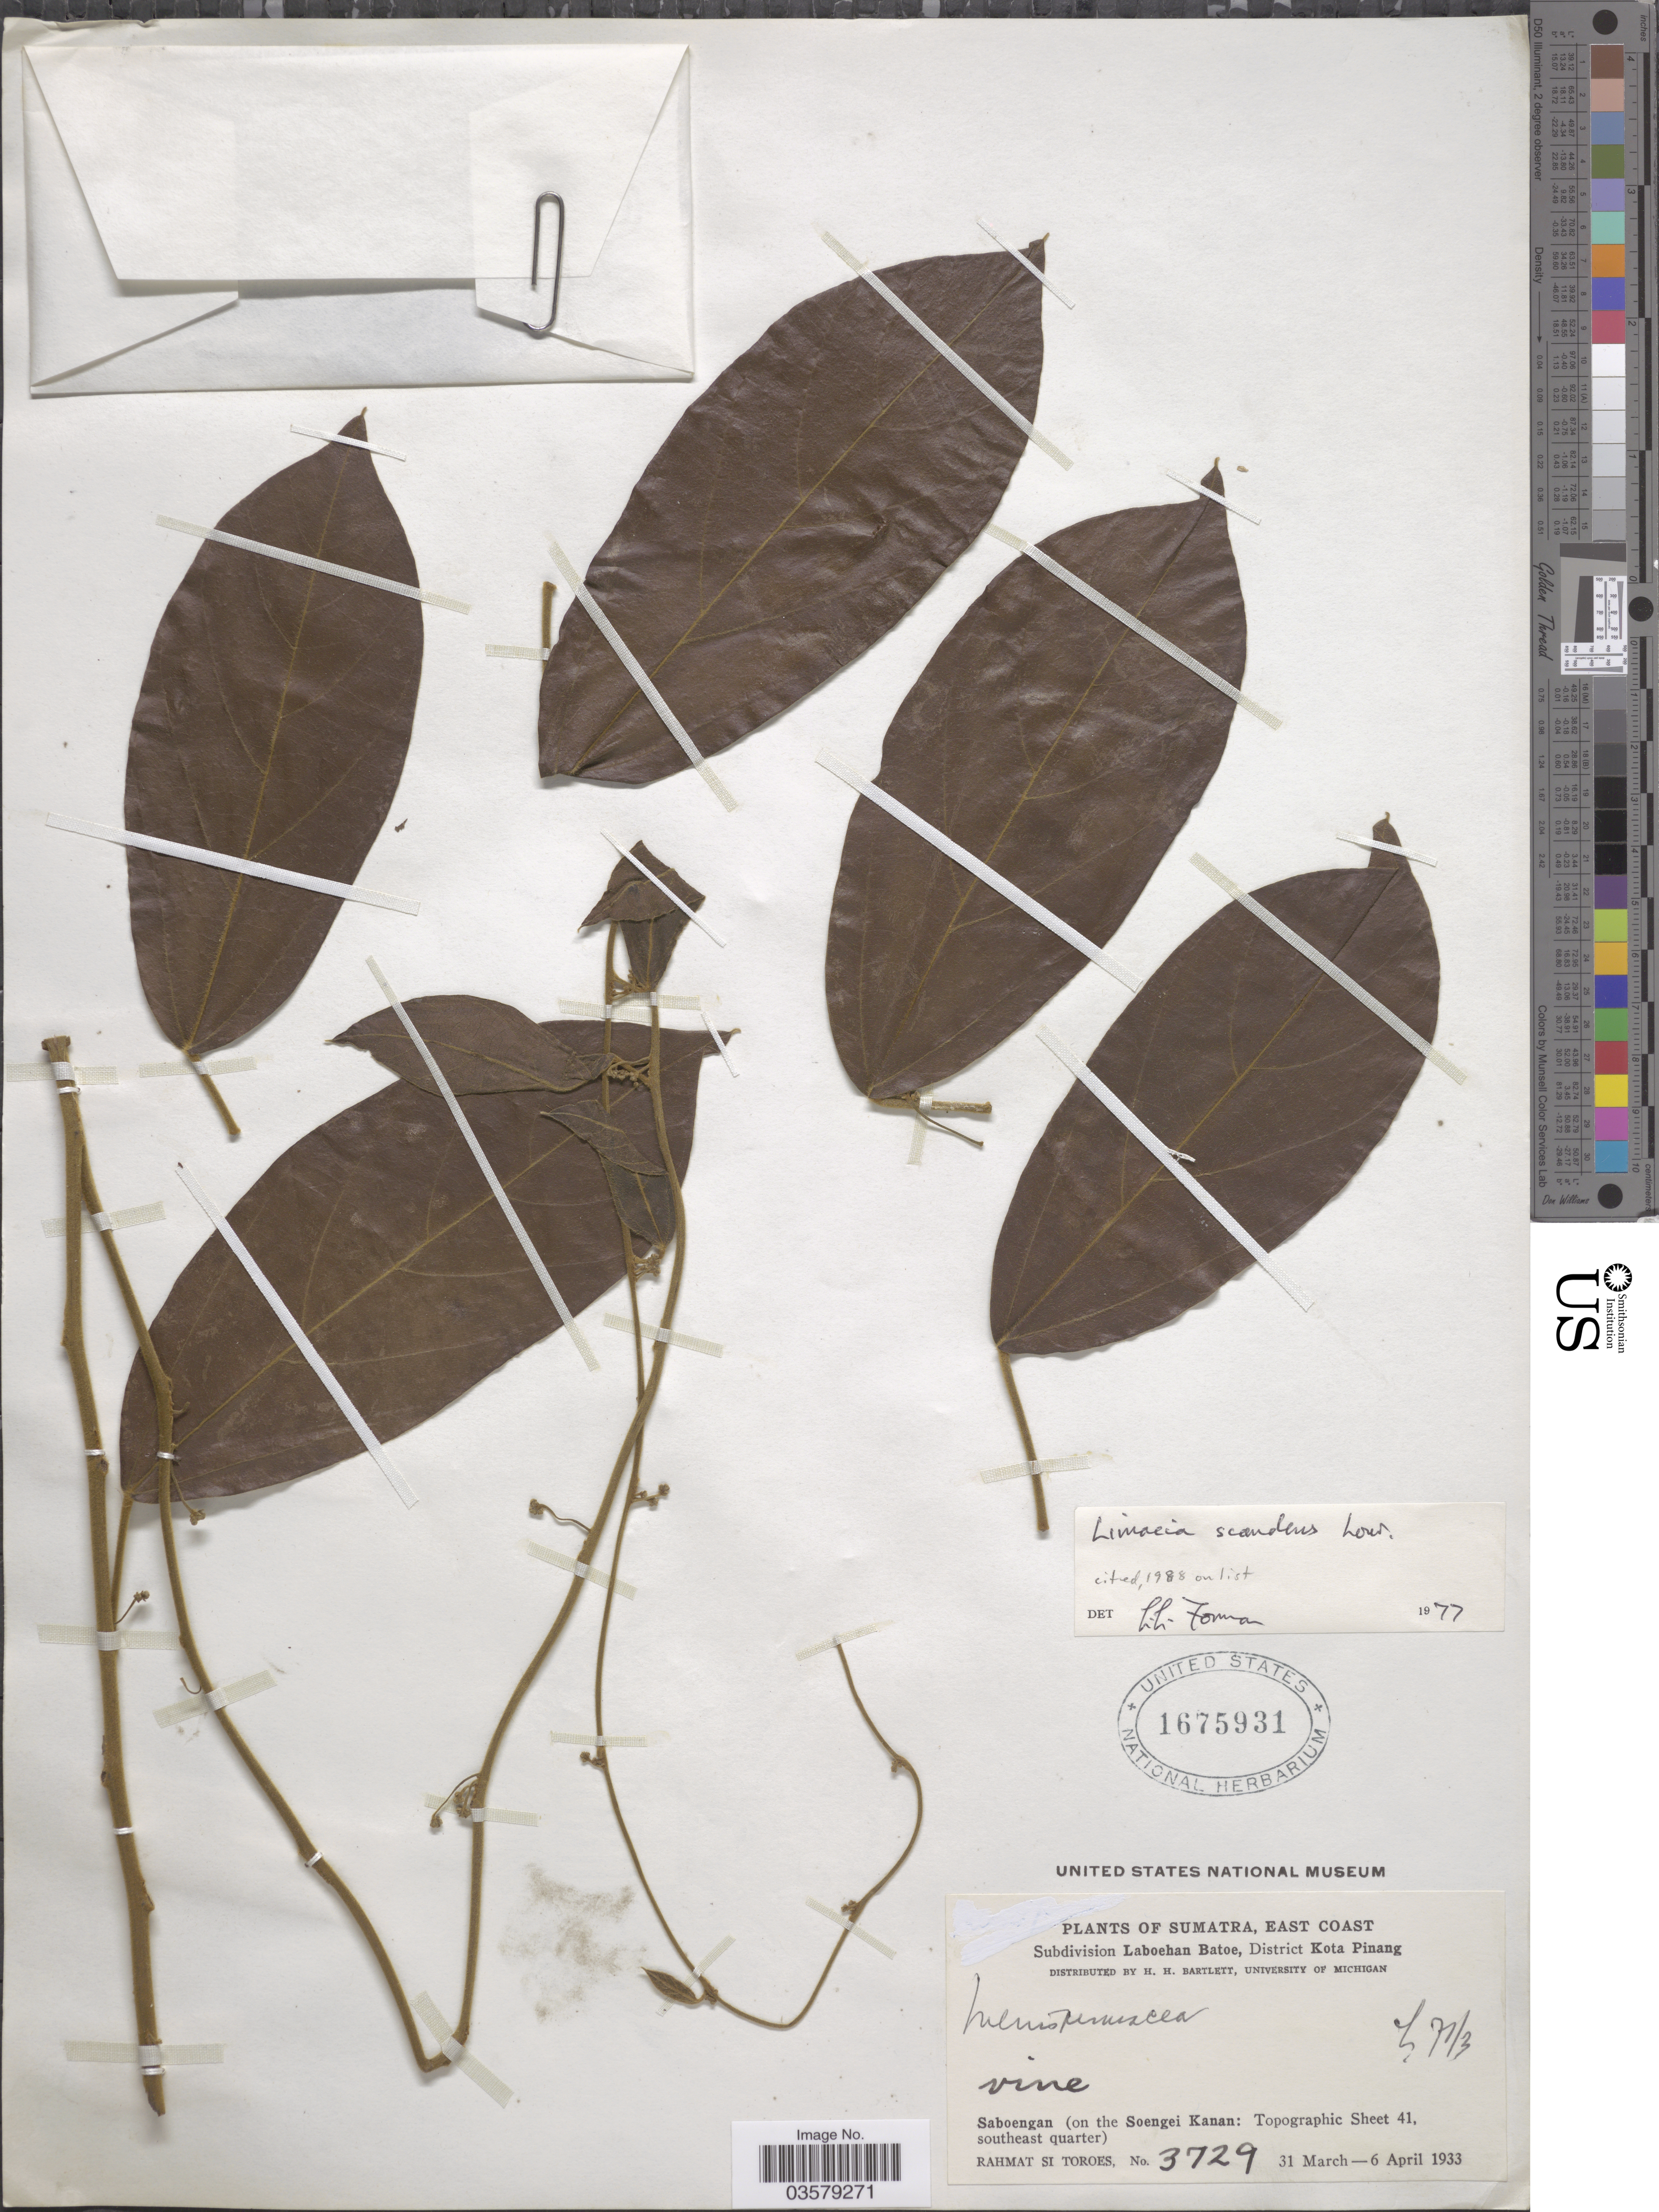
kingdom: Plantae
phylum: Tracheophyta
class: Magnoliopsida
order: Ranunculales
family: Menispermaceae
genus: Limacia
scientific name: Limacia scandens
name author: Lour.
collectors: Rahmat Si Boeea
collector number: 3729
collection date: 1933-03-31/1933-04-06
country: Indonesia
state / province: Sumatra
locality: East Coast, Subdivision Laboehan Batoe, District Kota Pinang. Saboengan (on the Soengei Kanan: Topographic Sheet 41, southeast quarter).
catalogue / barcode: US 1675931